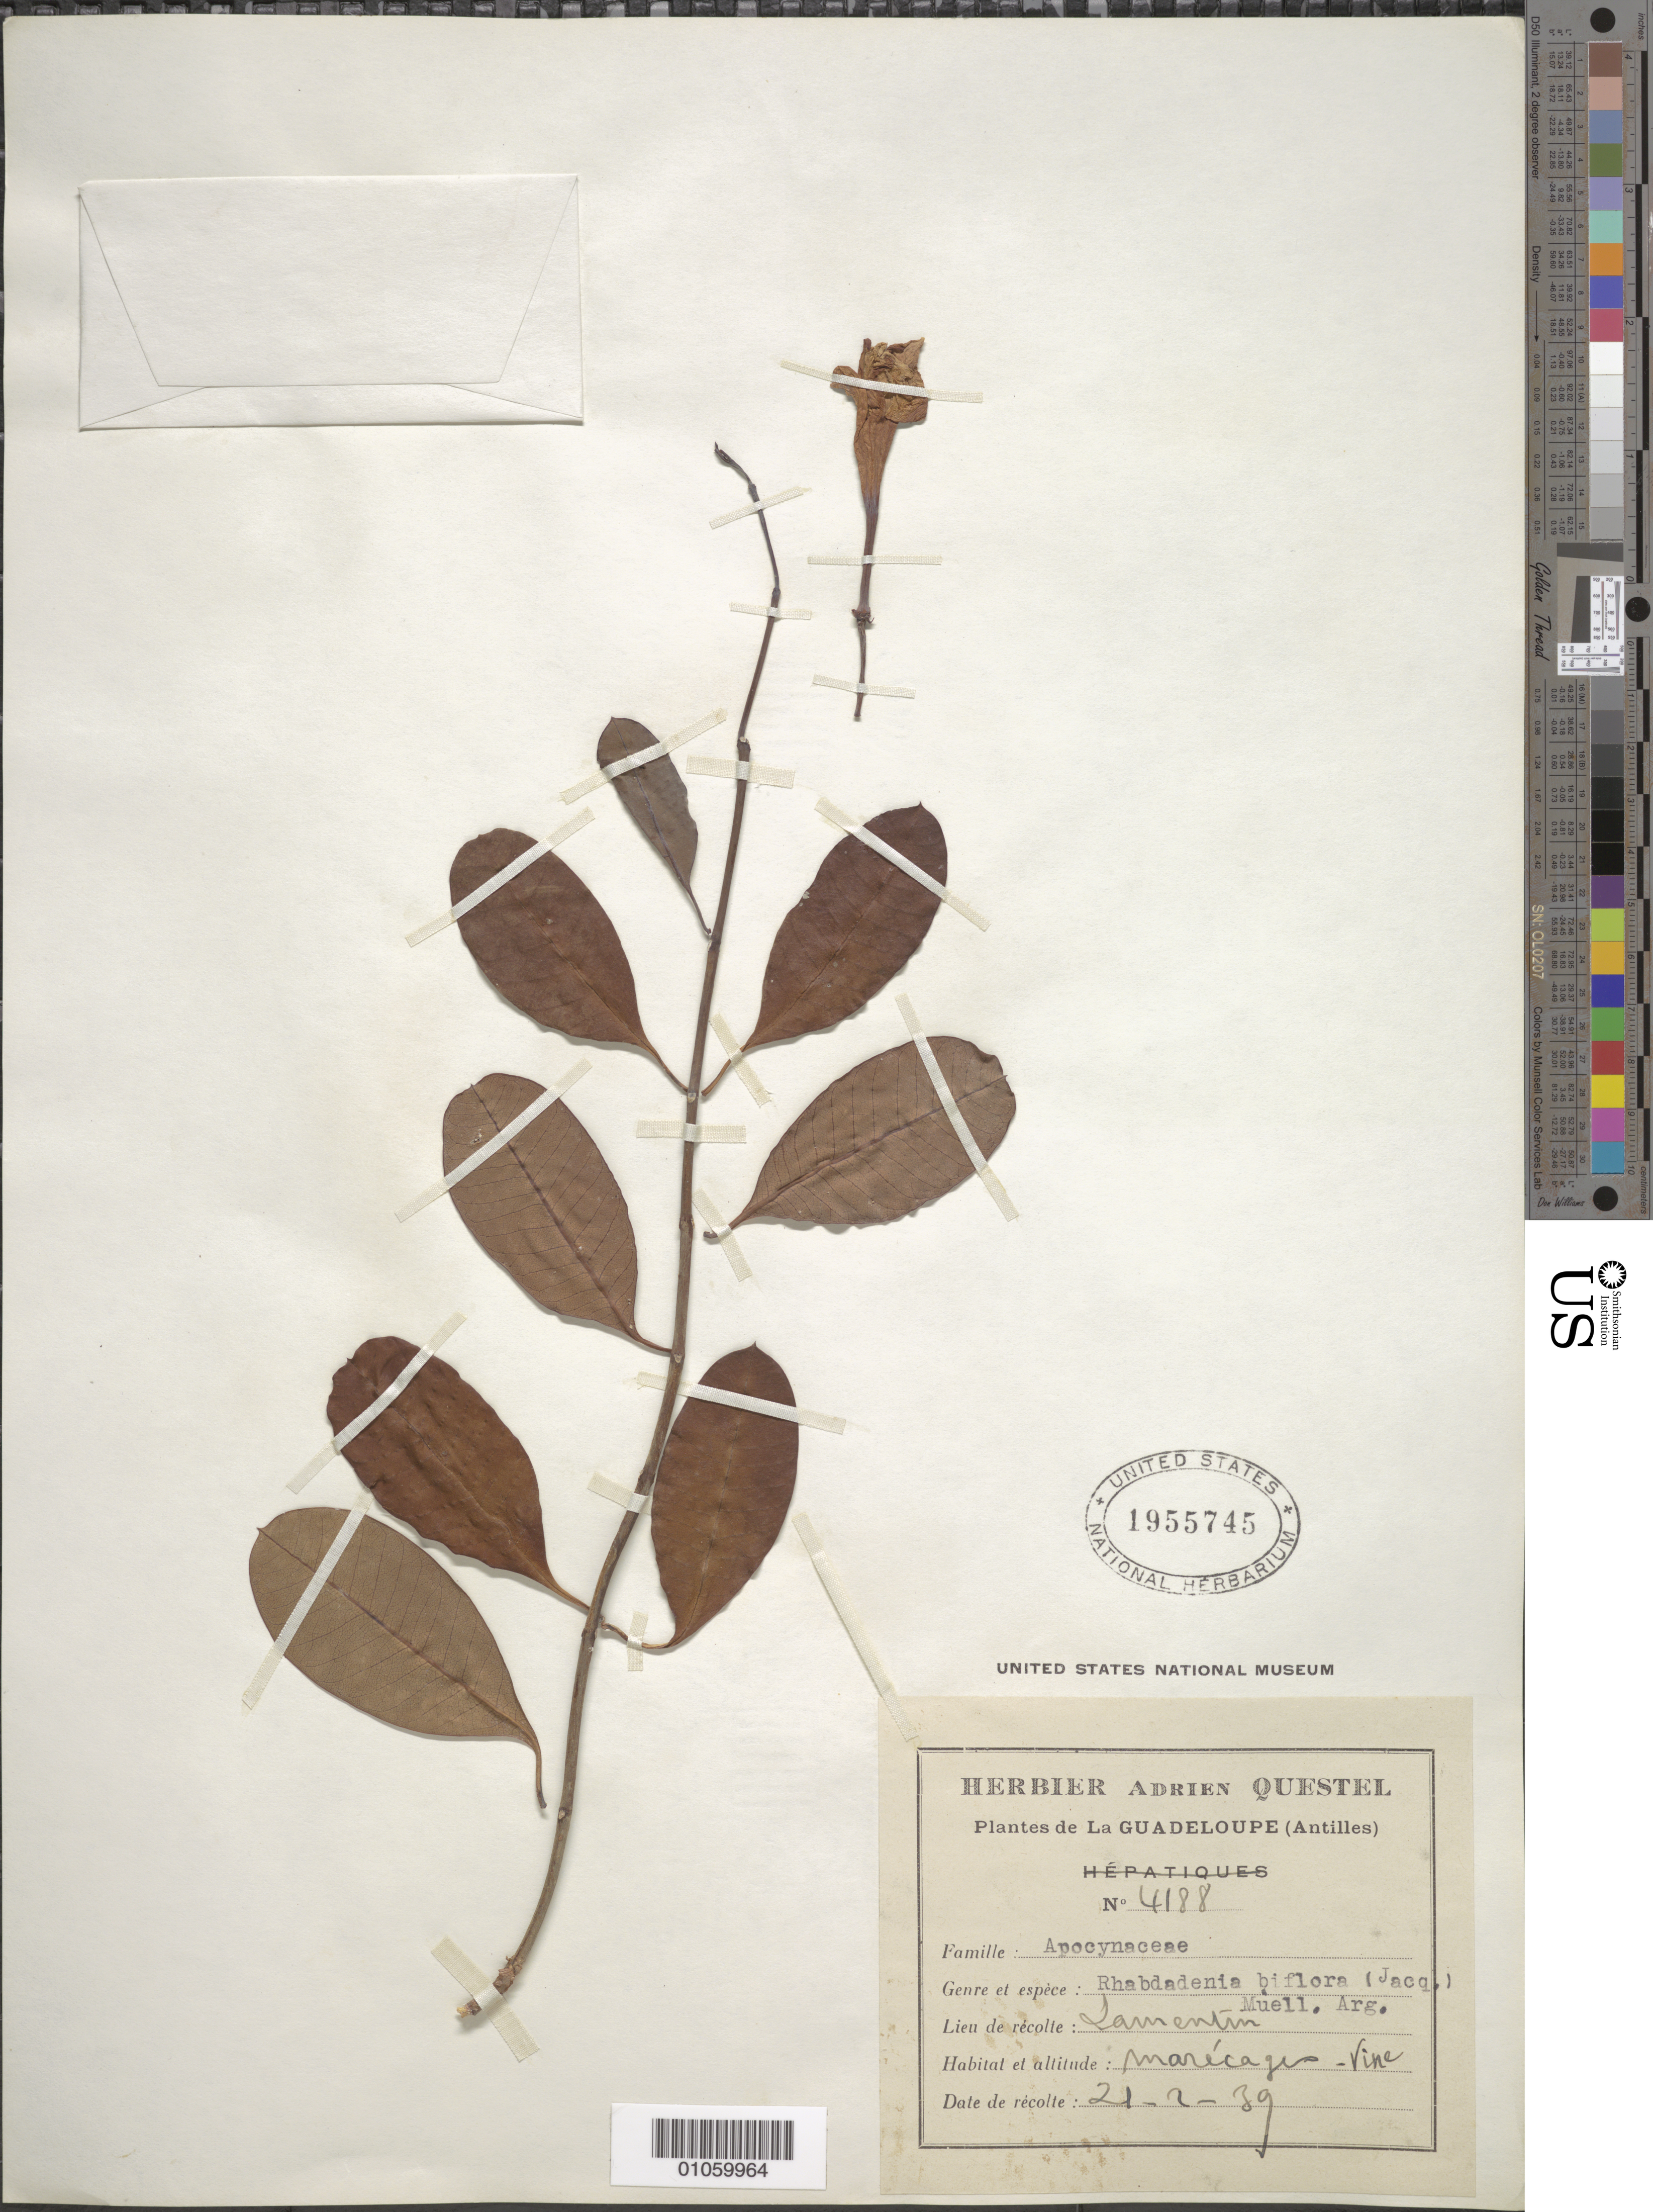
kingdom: Plantae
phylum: Tracheophyta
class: Magnoliopsida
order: Gentianales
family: Apocynaceae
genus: Rhabdadenia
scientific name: Rhabdadenia biflora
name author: (Jacq.) Müll. Arg.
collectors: A. Questel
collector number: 4188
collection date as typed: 21 Feb 1939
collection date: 1939-02-21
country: Guadeloupe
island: Basse Terre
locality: Lamentin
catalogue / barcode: US 1955745